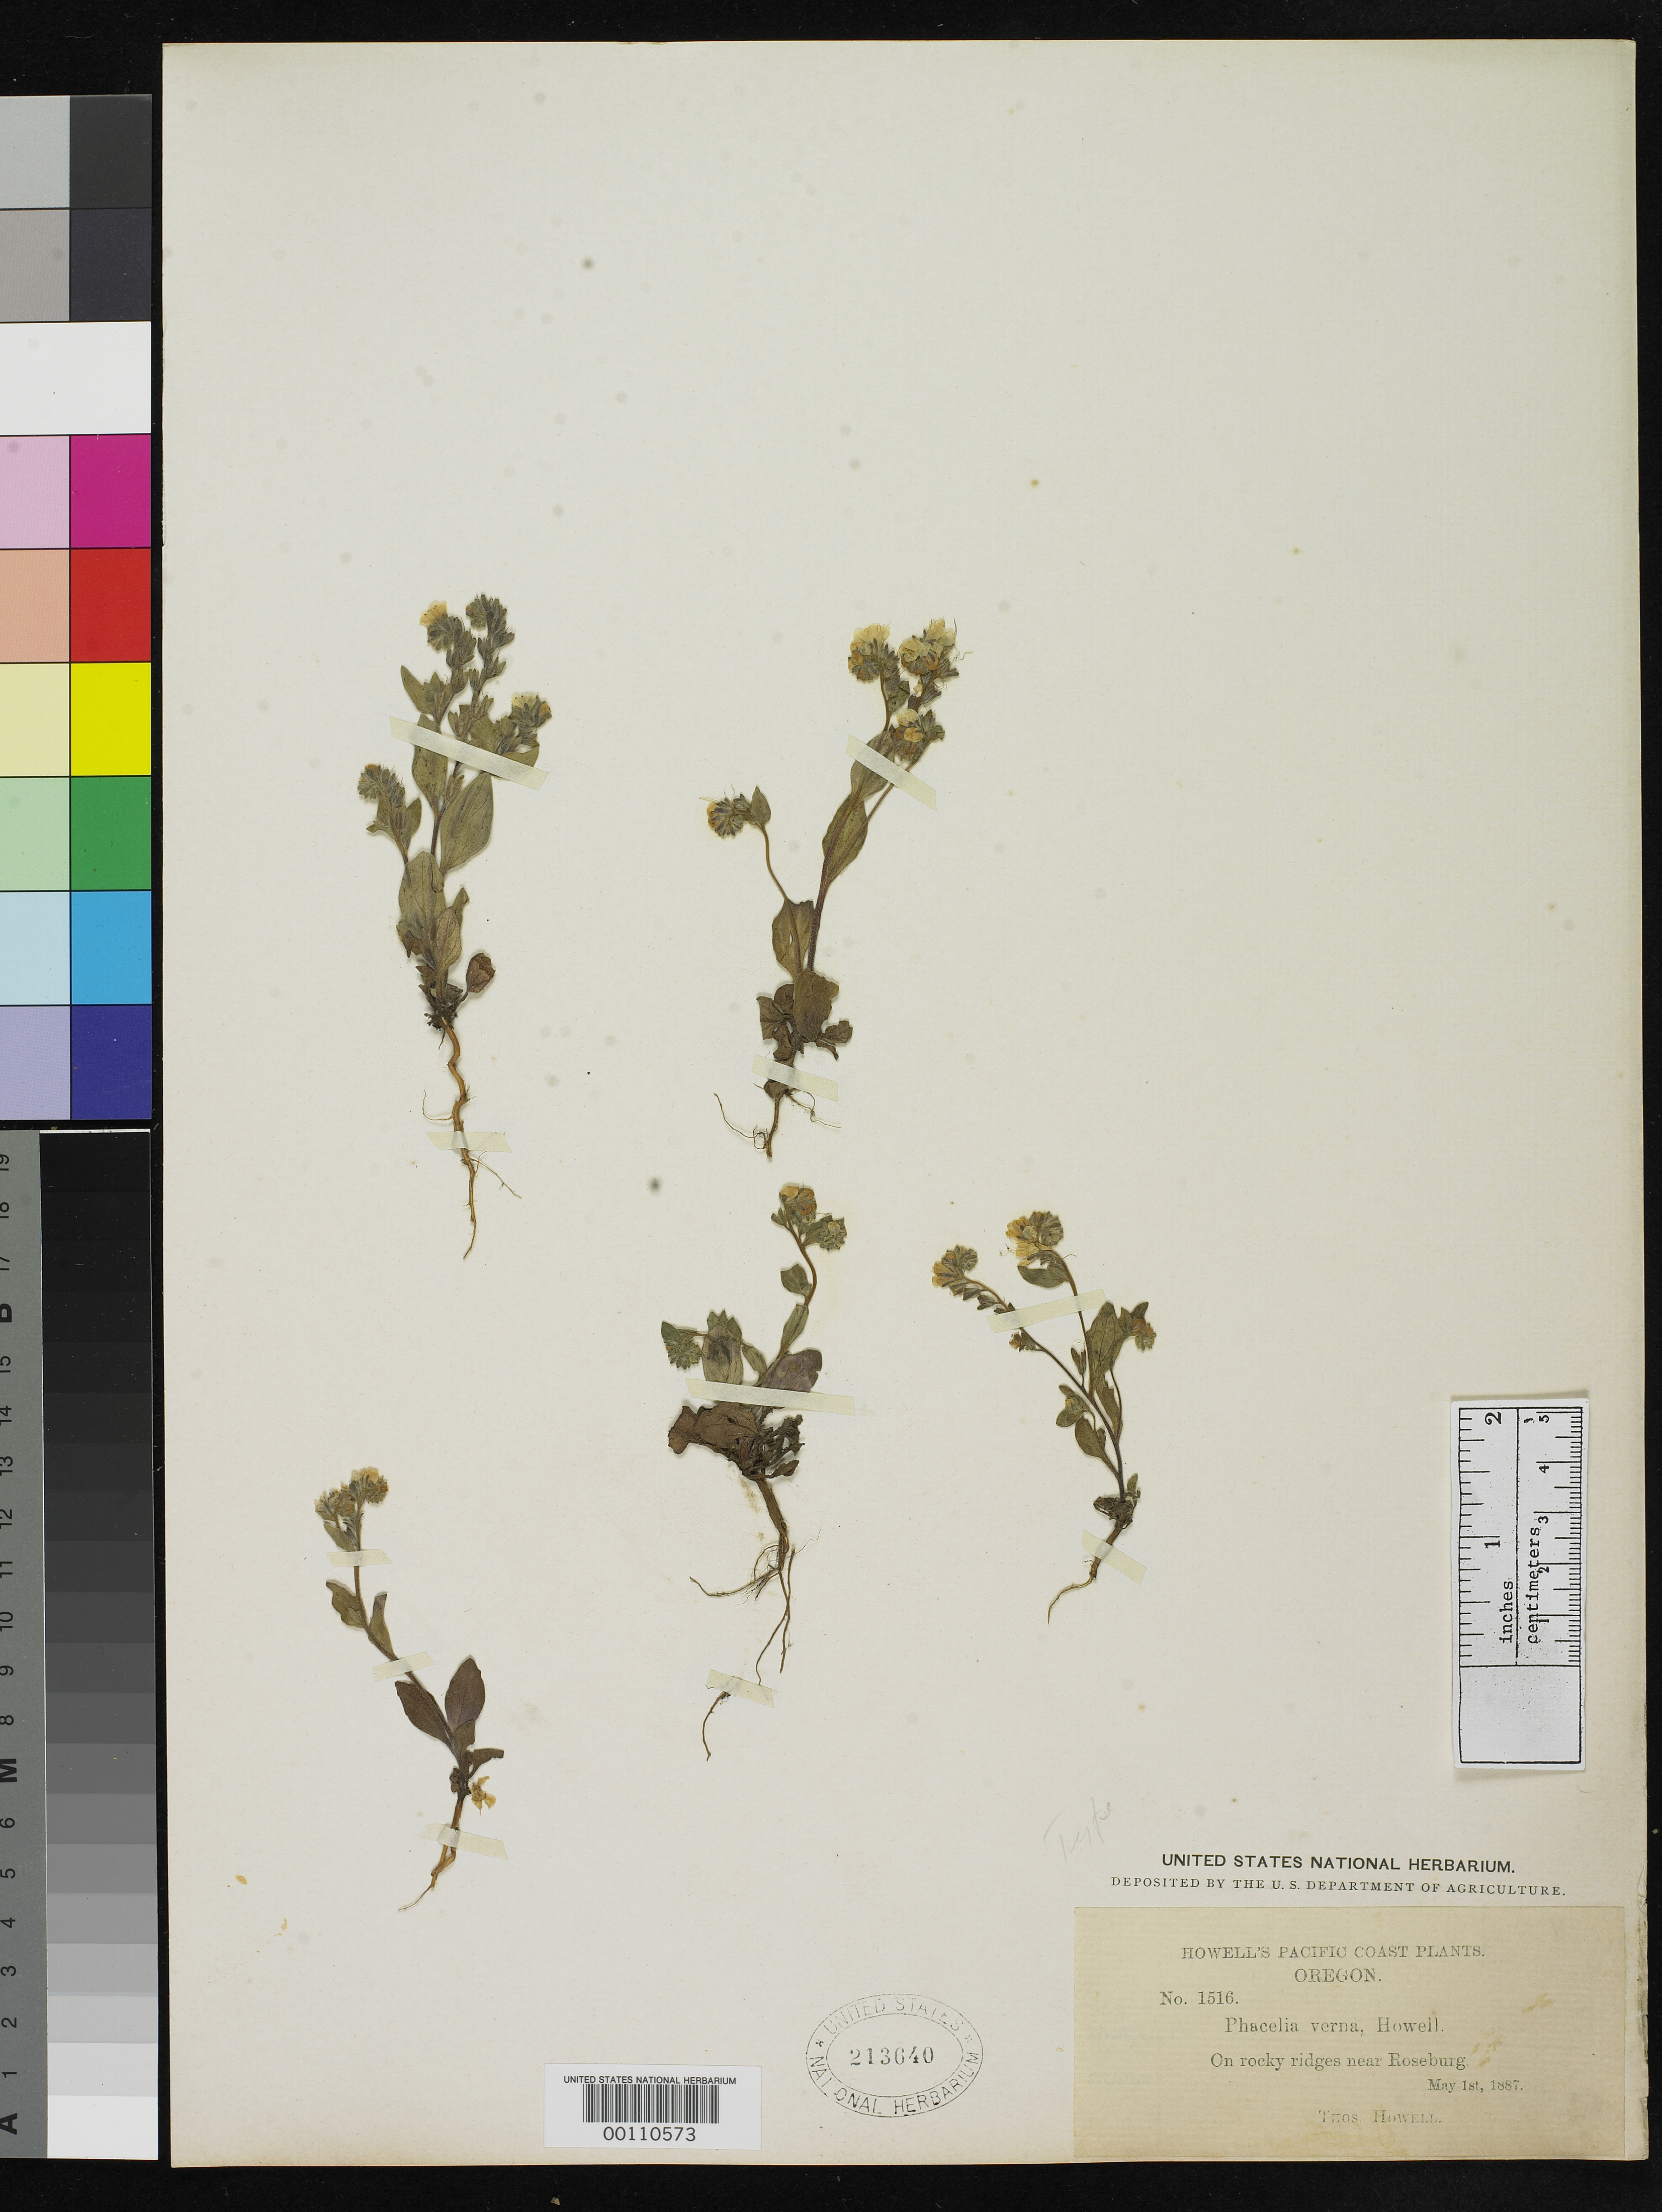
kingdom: Plantae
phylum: Tracheophyta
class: Magnoliopsida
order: Boraginales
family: Hydrophyllaceae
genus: Phacelia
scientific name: Phacelia verna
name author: Howell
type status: Type Collection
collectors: T. J. Howell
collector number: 1516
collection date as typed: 01 May 1887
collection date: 1887-05-01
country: United States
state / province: Oregon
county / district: Douglas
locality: Near Roseburg.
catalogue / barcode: US 213640